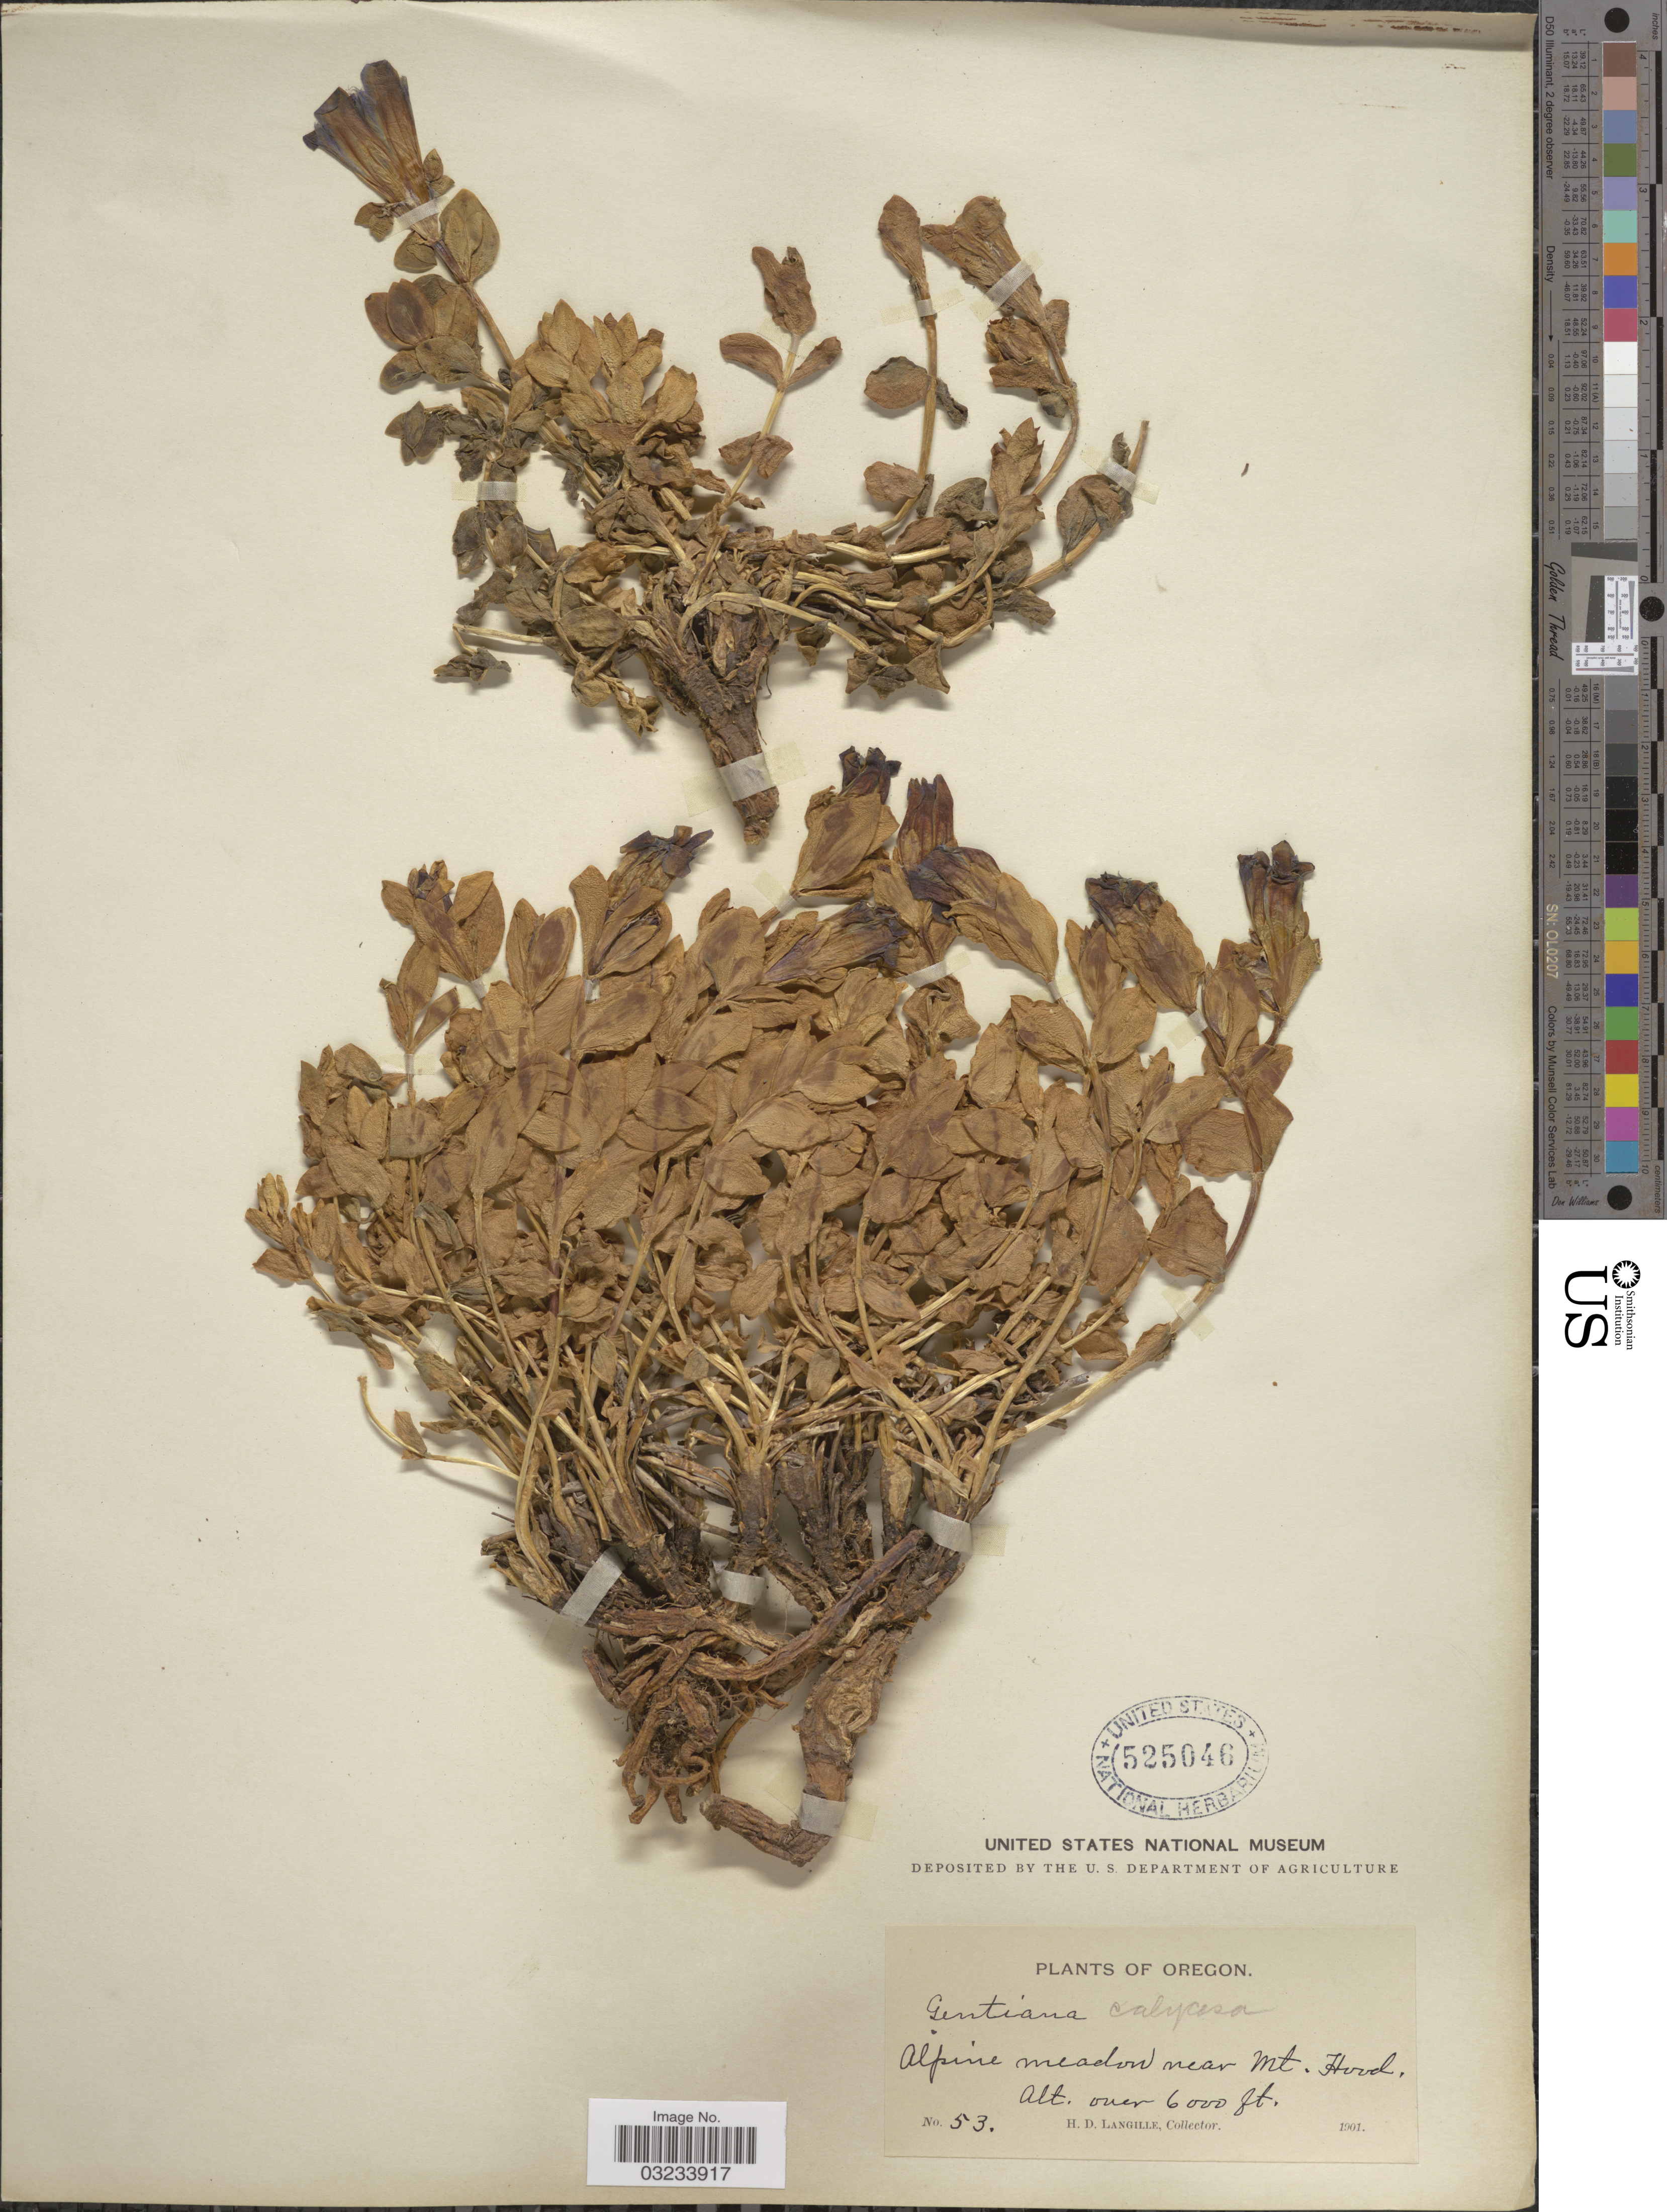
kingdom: Plantae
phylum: Tracheophyta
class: Magnoliopsida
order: Gentianales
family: Gentianaceae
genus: Gentiana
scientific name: Gentiana calycosa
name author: Griseb.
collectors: H. Langille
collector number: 53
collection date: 1901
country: United States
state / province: Oregon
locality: Alpine meadow near Mt. Hood.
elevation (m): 1829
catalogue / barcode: US 525046